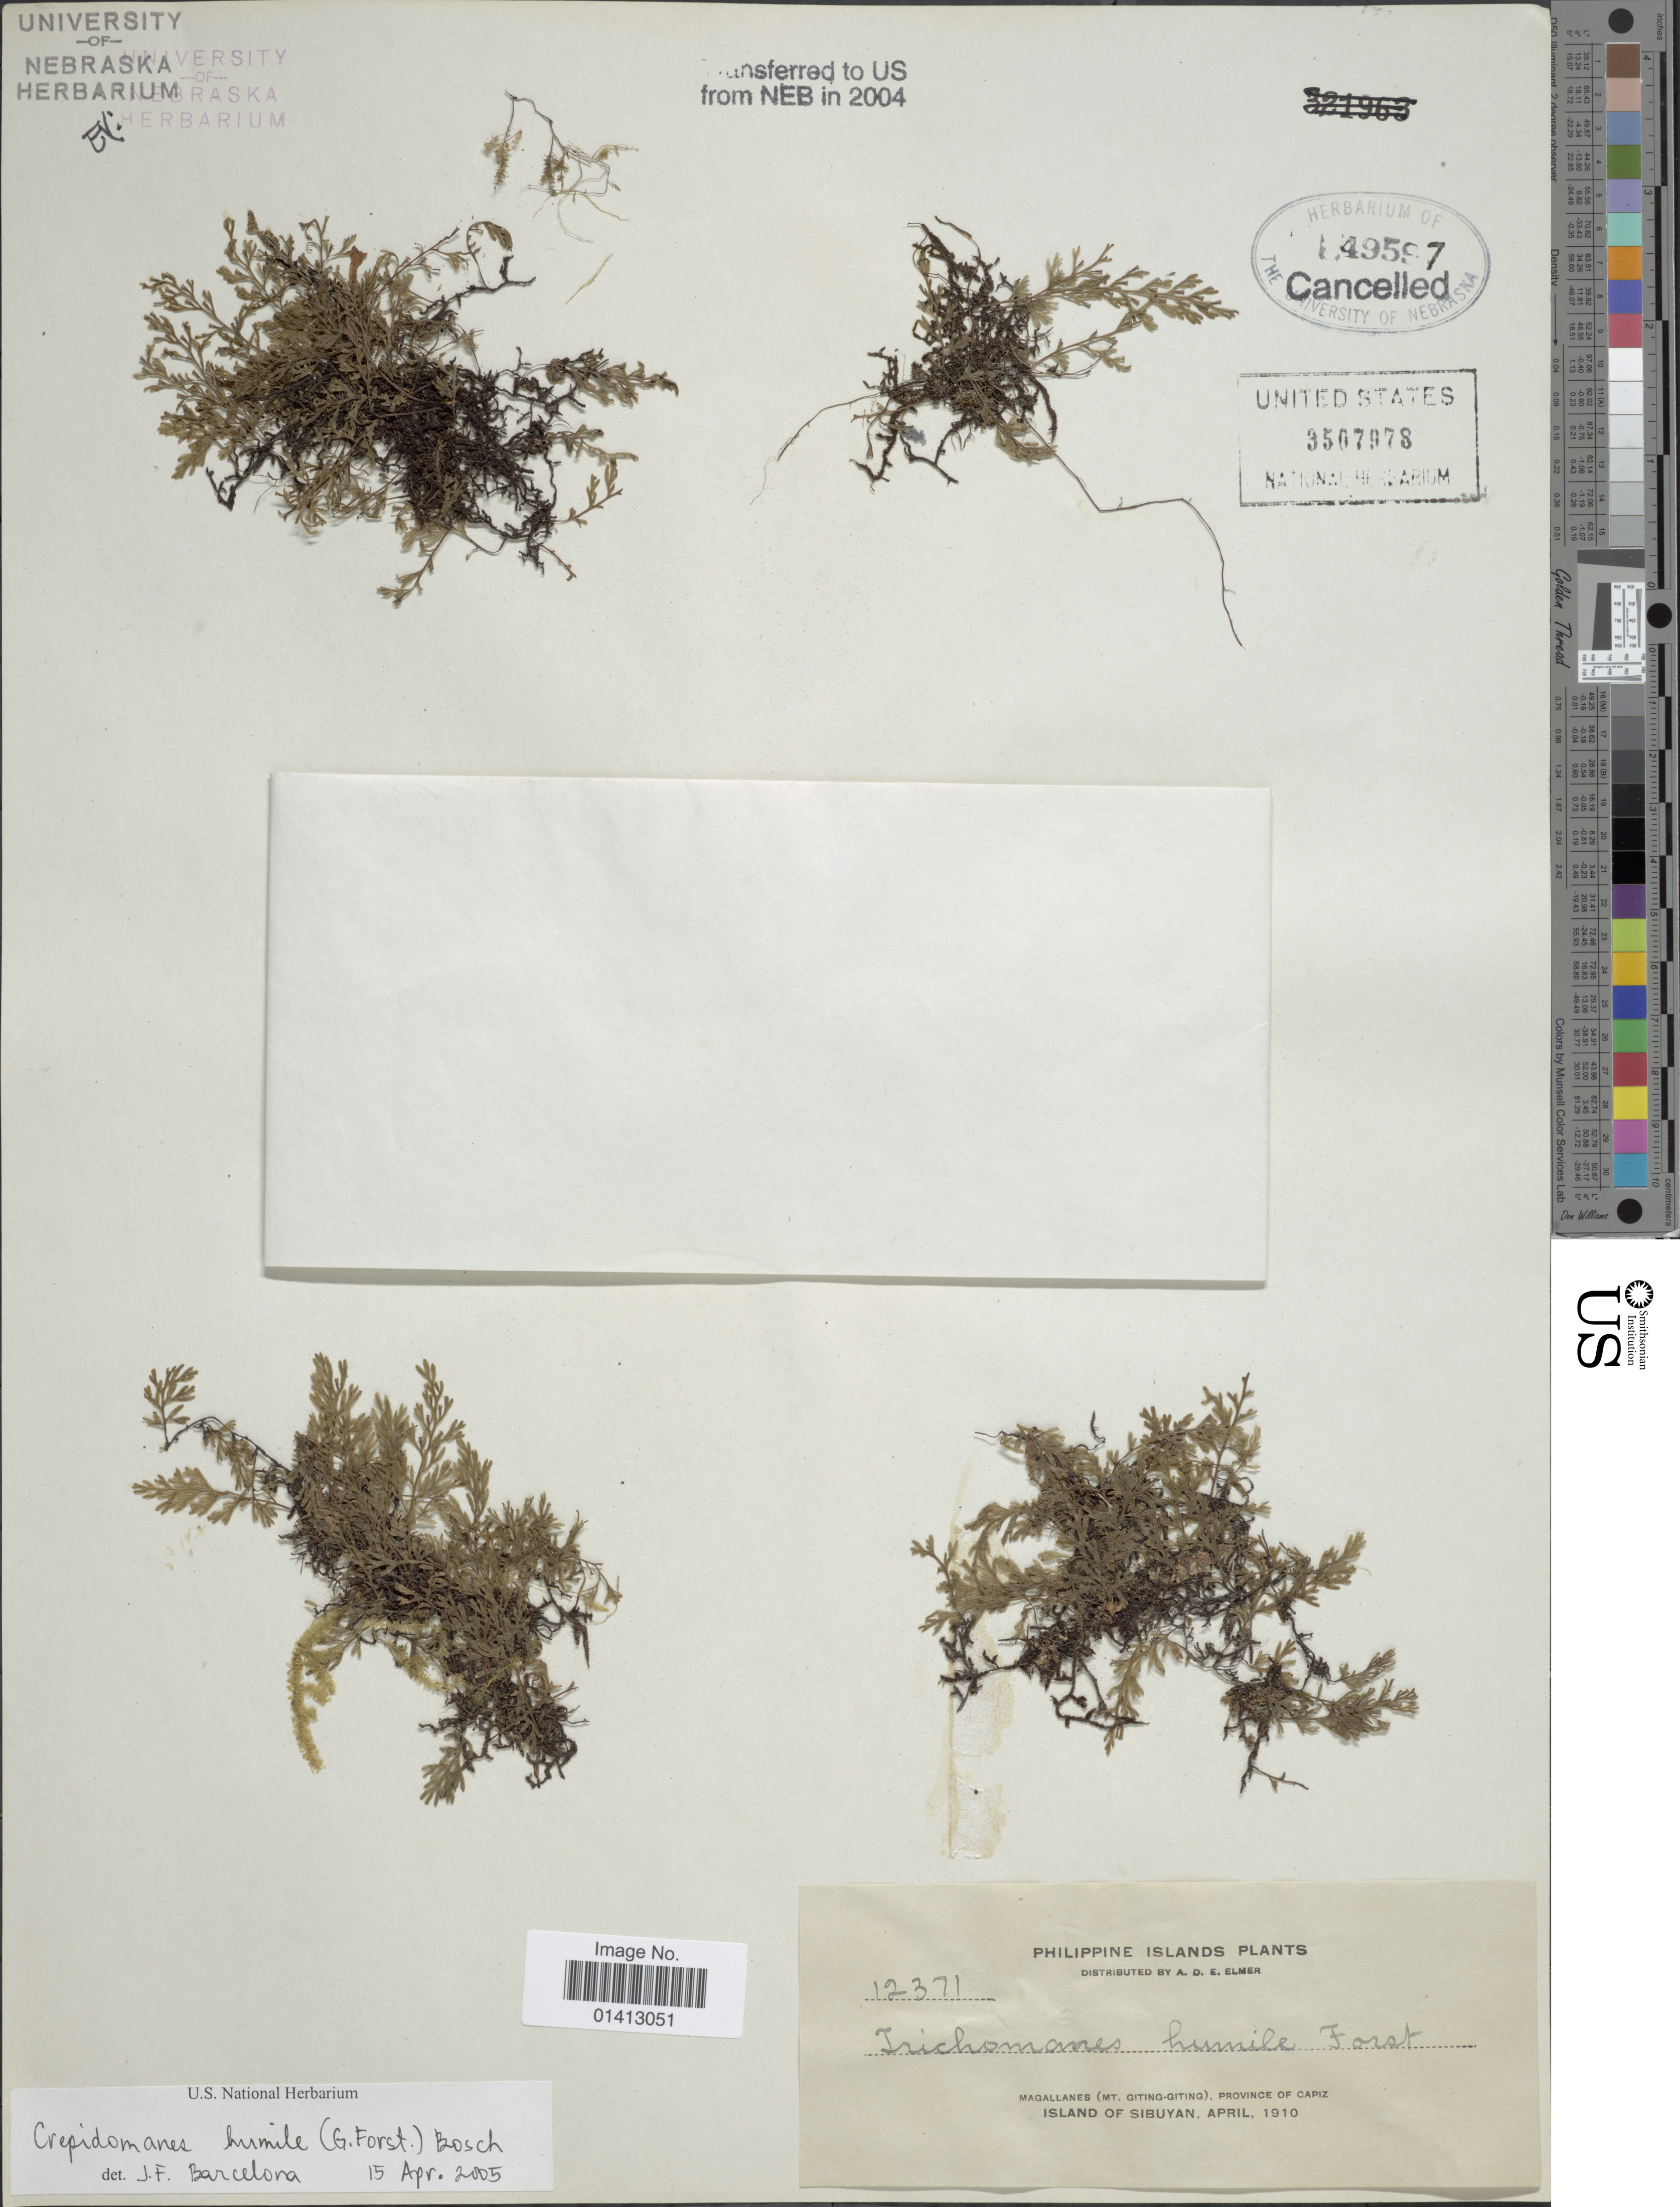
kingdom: Plantae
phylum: Tracheophyta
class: Polypodiopsida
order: Hymenophyllales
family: Hymenophyllaceae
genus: Crepidomanes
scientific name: Crepidomanes humilis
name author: (G. Forst.) Bosch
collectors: A. D. E. Elmer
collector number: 12371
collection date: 1910-04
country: Philippines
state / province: Western Visayas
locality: Magallanes (mt Giting-Giting), Province of Capiz, Island of Sibuyan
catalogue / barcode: US 3507978